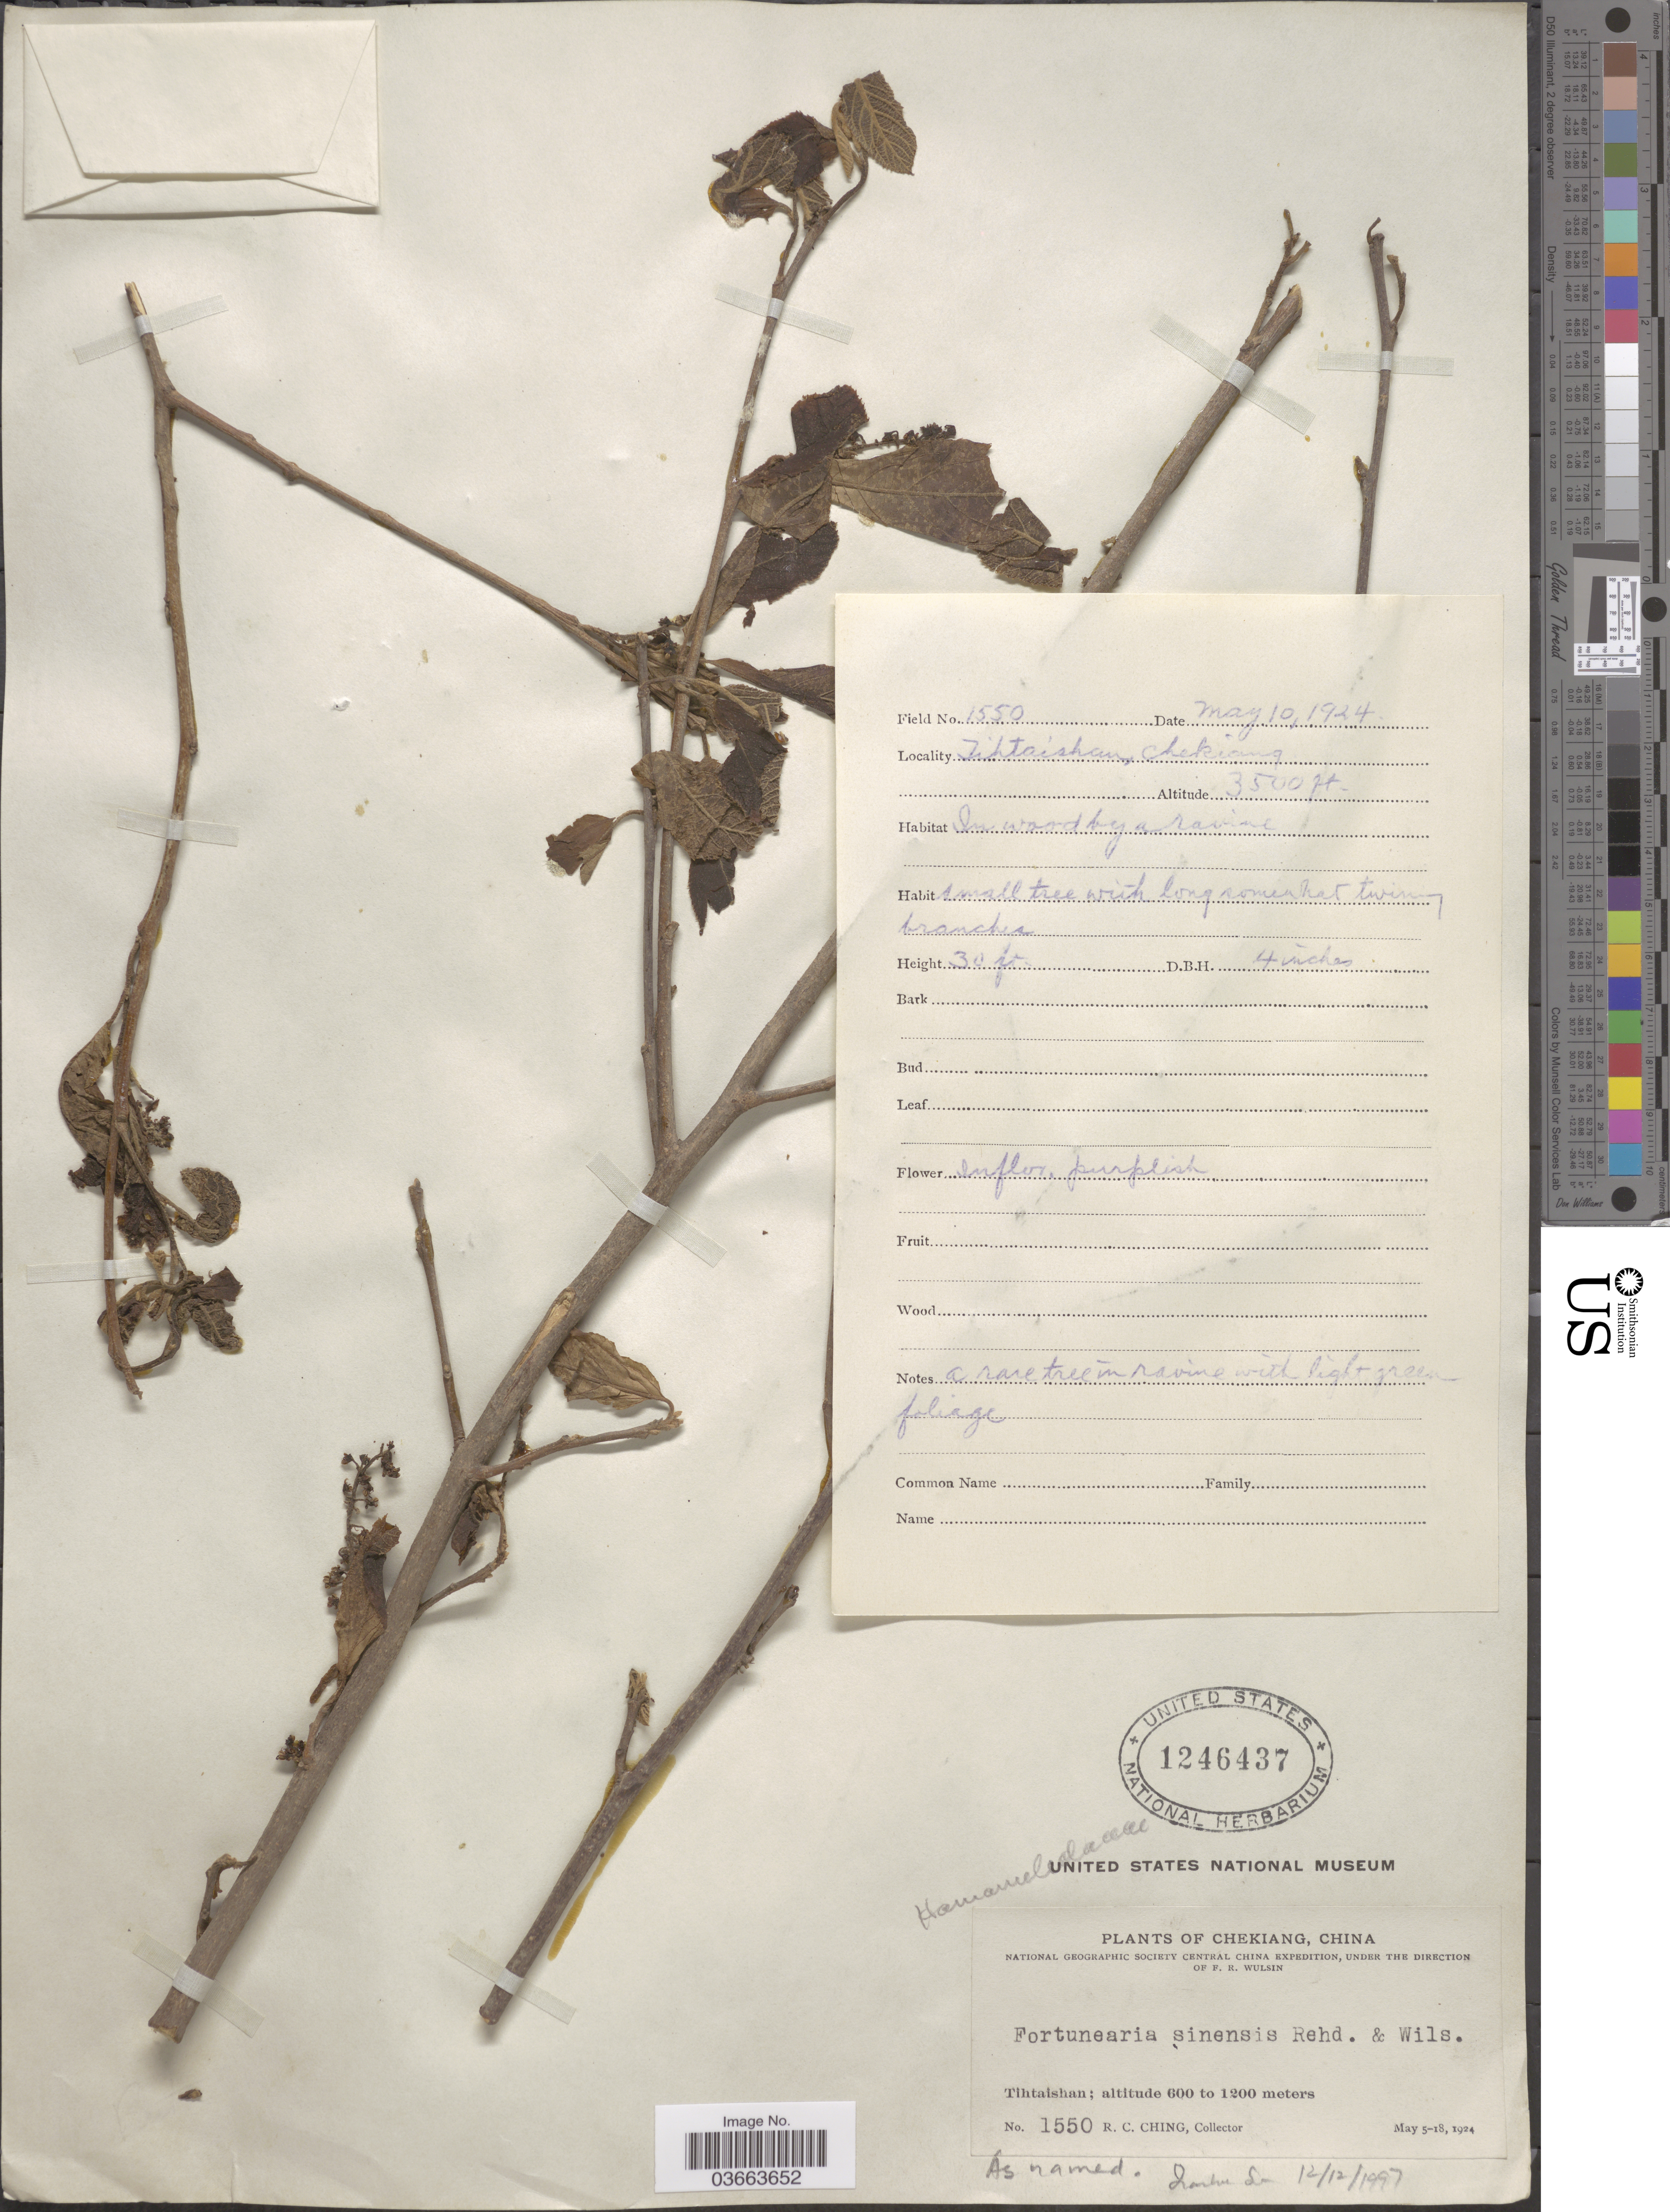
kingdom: Plantae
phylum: Tracheophyta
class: Magnoliopsida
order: Saxifragales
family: Hamamelidaceae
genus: Fortunearia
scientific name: Fortunearia sinensis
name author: Rehder & E.H. Wilson in Sarg.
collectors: R. C. Ching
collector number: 1550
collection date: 1924-05-10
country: China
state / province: Zhejiang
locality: Tihtaishan, Chekiang.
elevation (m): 1067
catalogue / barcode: US 1246437